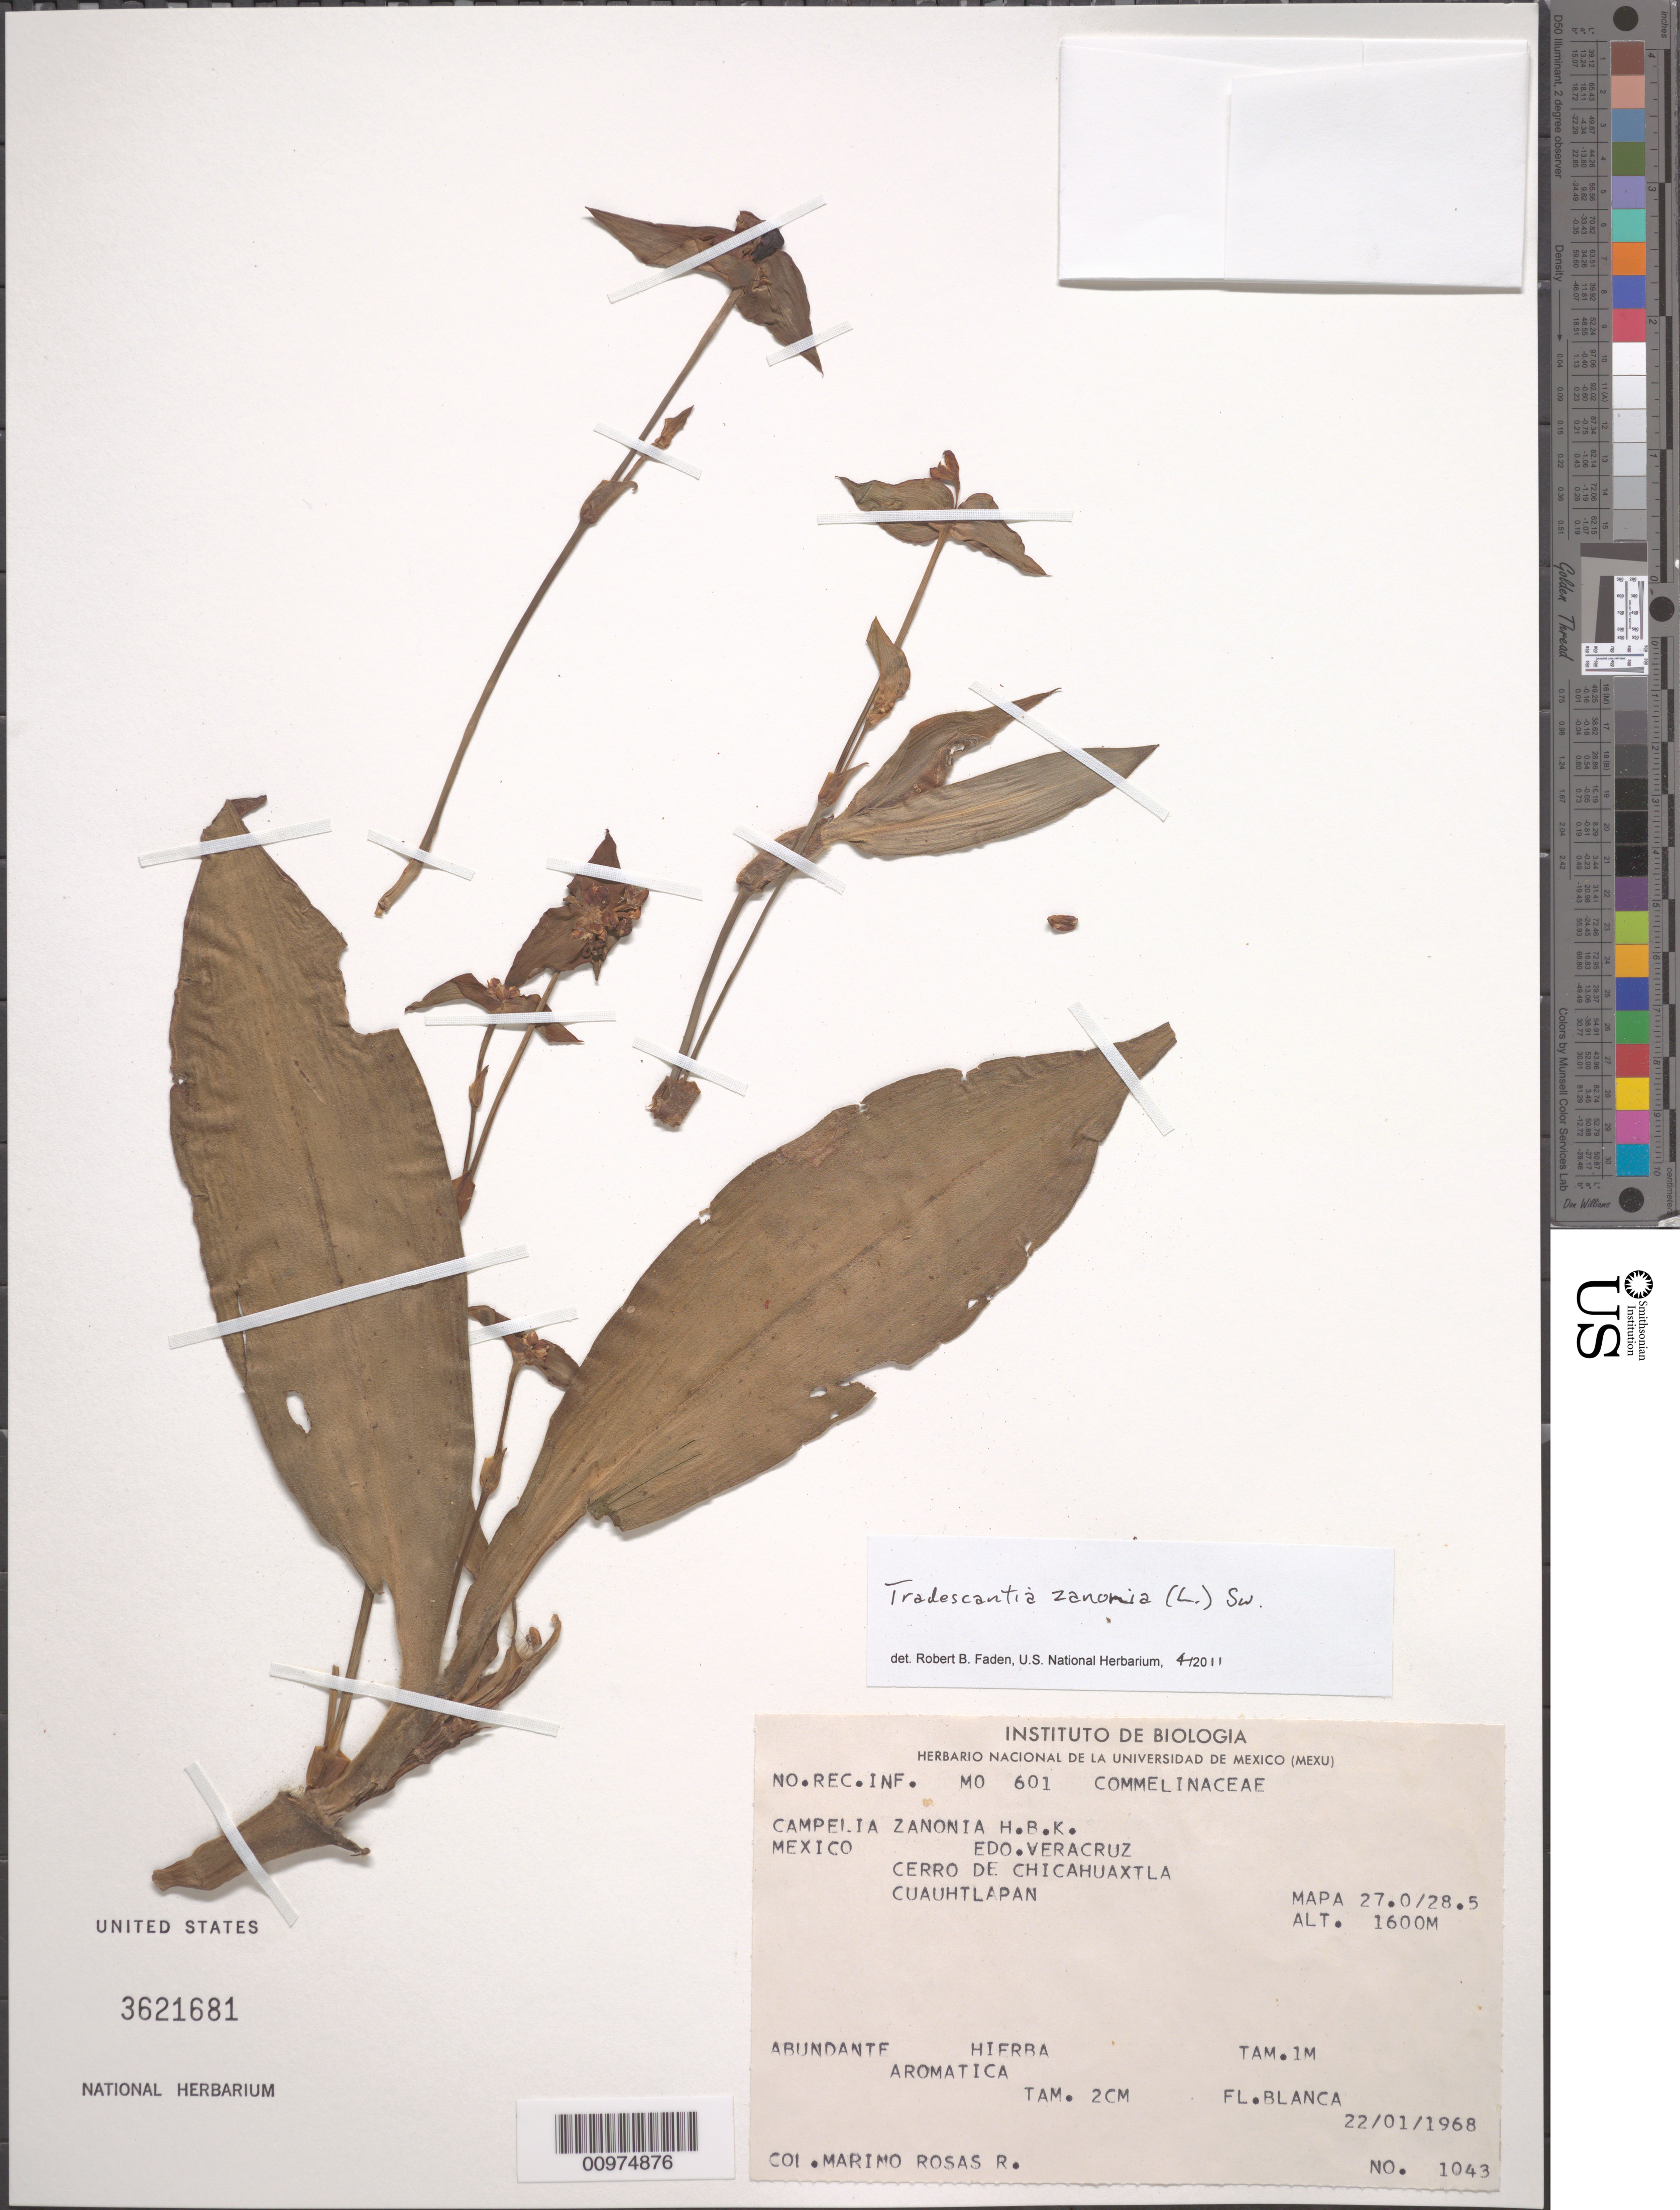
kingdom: Plantae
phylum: Tracheophyta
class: Liliopsida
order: Commelinales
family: Commelinaceae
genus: Tradescantia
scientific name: Tradescantia zanonia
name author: (L.) Sw.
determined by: Faden, Robert B., (US), Smithsonian Institution - National Museum of Natural History (UNITED STATES)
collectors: M. Rosas R.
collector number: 1043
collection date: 1968-01-22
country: Mexico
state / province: Veracruz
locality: Cerro de Chicahuaxtla Cuauhtlapan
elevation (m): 1600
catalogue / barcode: US 3621681